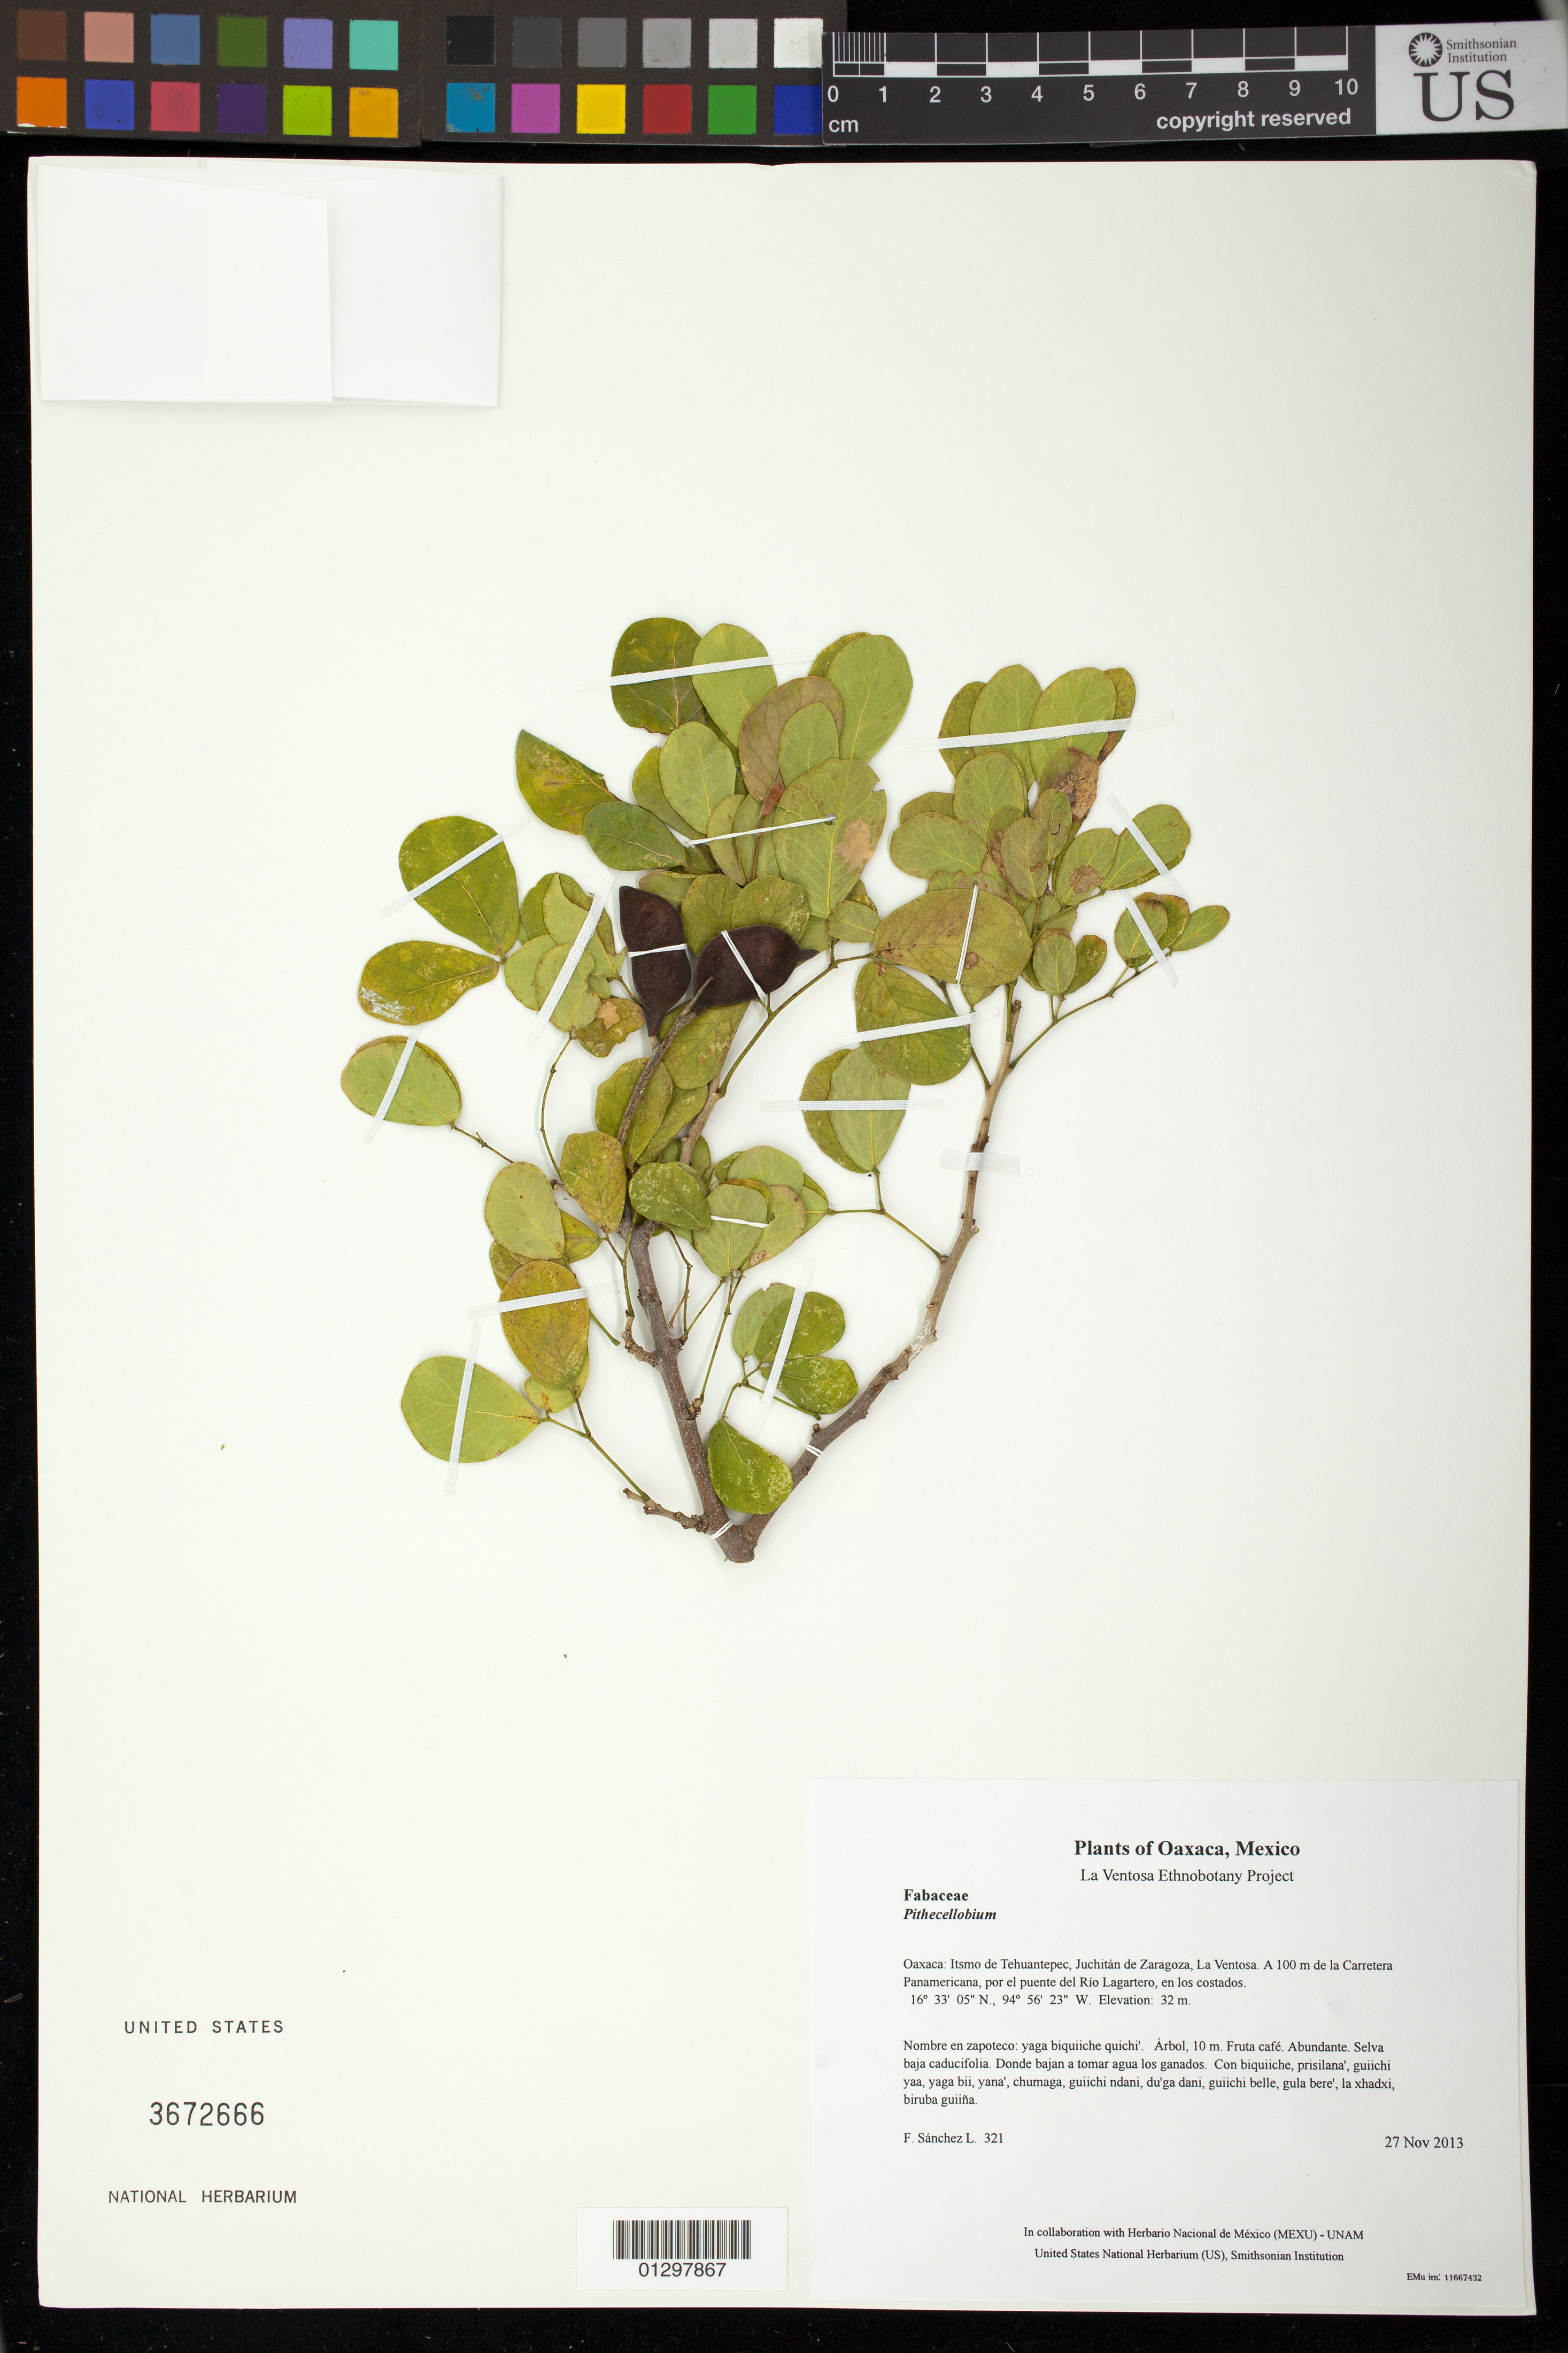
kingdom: Plantae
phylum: Tracheophyta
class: Magnoliopsida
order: Fabales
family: Fabaceae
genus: Microlobius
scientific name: Microlobius foetidus subsp. foetidus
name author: (Jacq.) M. Sousa & G. Andrade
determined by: Sousa S., Mario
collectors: F. Sánchez L.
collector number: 321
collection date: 2013-11-27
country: Mexico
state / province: Oaxaca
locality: Itsmo de Tehuantepec, Juchitán de Zaragoza, La Ventosa. A 100 m de la Carretera Panamericana, por el puente del Río Lagartero, en los costados.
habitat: Selva baja caducifolia. Donde bajan a tomar agua los ganados.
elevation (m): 32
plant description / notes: JEBOT, MEXU, SERO, US; Yaga. 10 m. Cuaananaxhi namuu. Stale.; huamuchil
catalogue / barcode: US 3672666